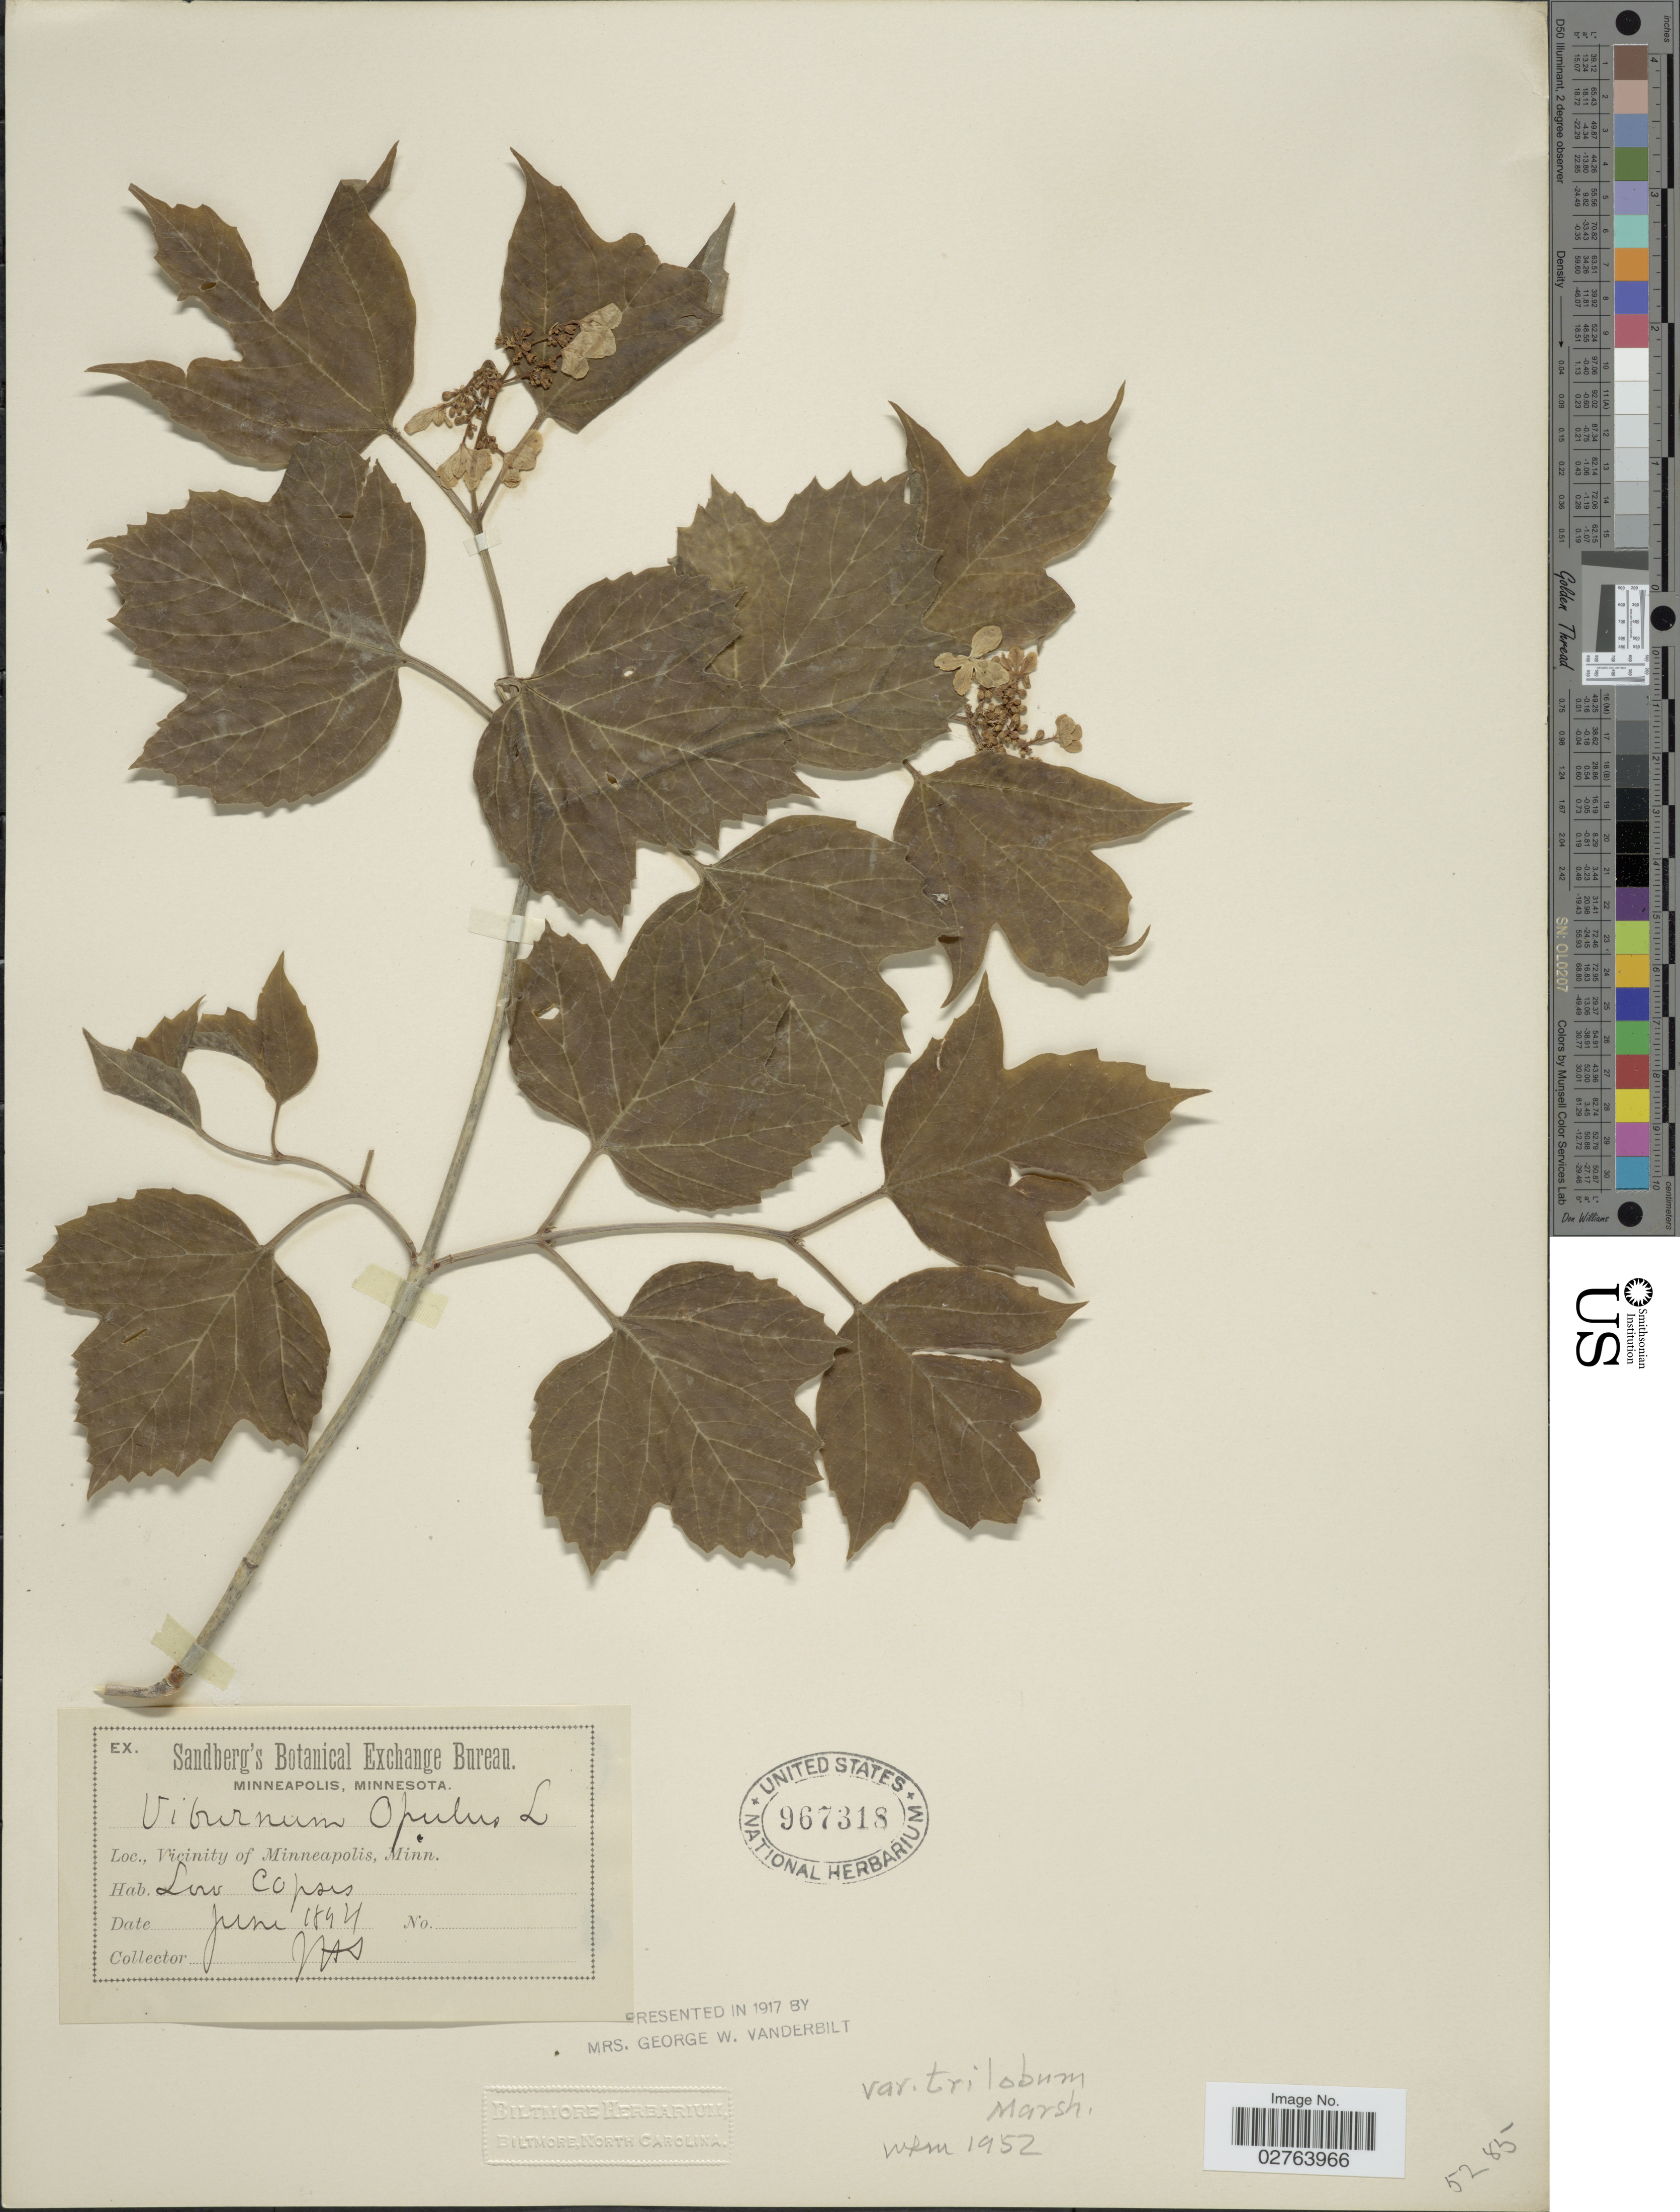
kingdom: Plantae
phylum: Tracheophyta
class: Magnoliopsida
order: Dipsacales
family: Viburnaceae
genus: Viburnum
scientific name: Viburnum opulus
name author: L.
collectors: J. Sandberg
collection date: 1894-06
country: United States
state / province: Minnesota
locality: Vicinity of Minneapolis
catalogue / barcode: US 967318